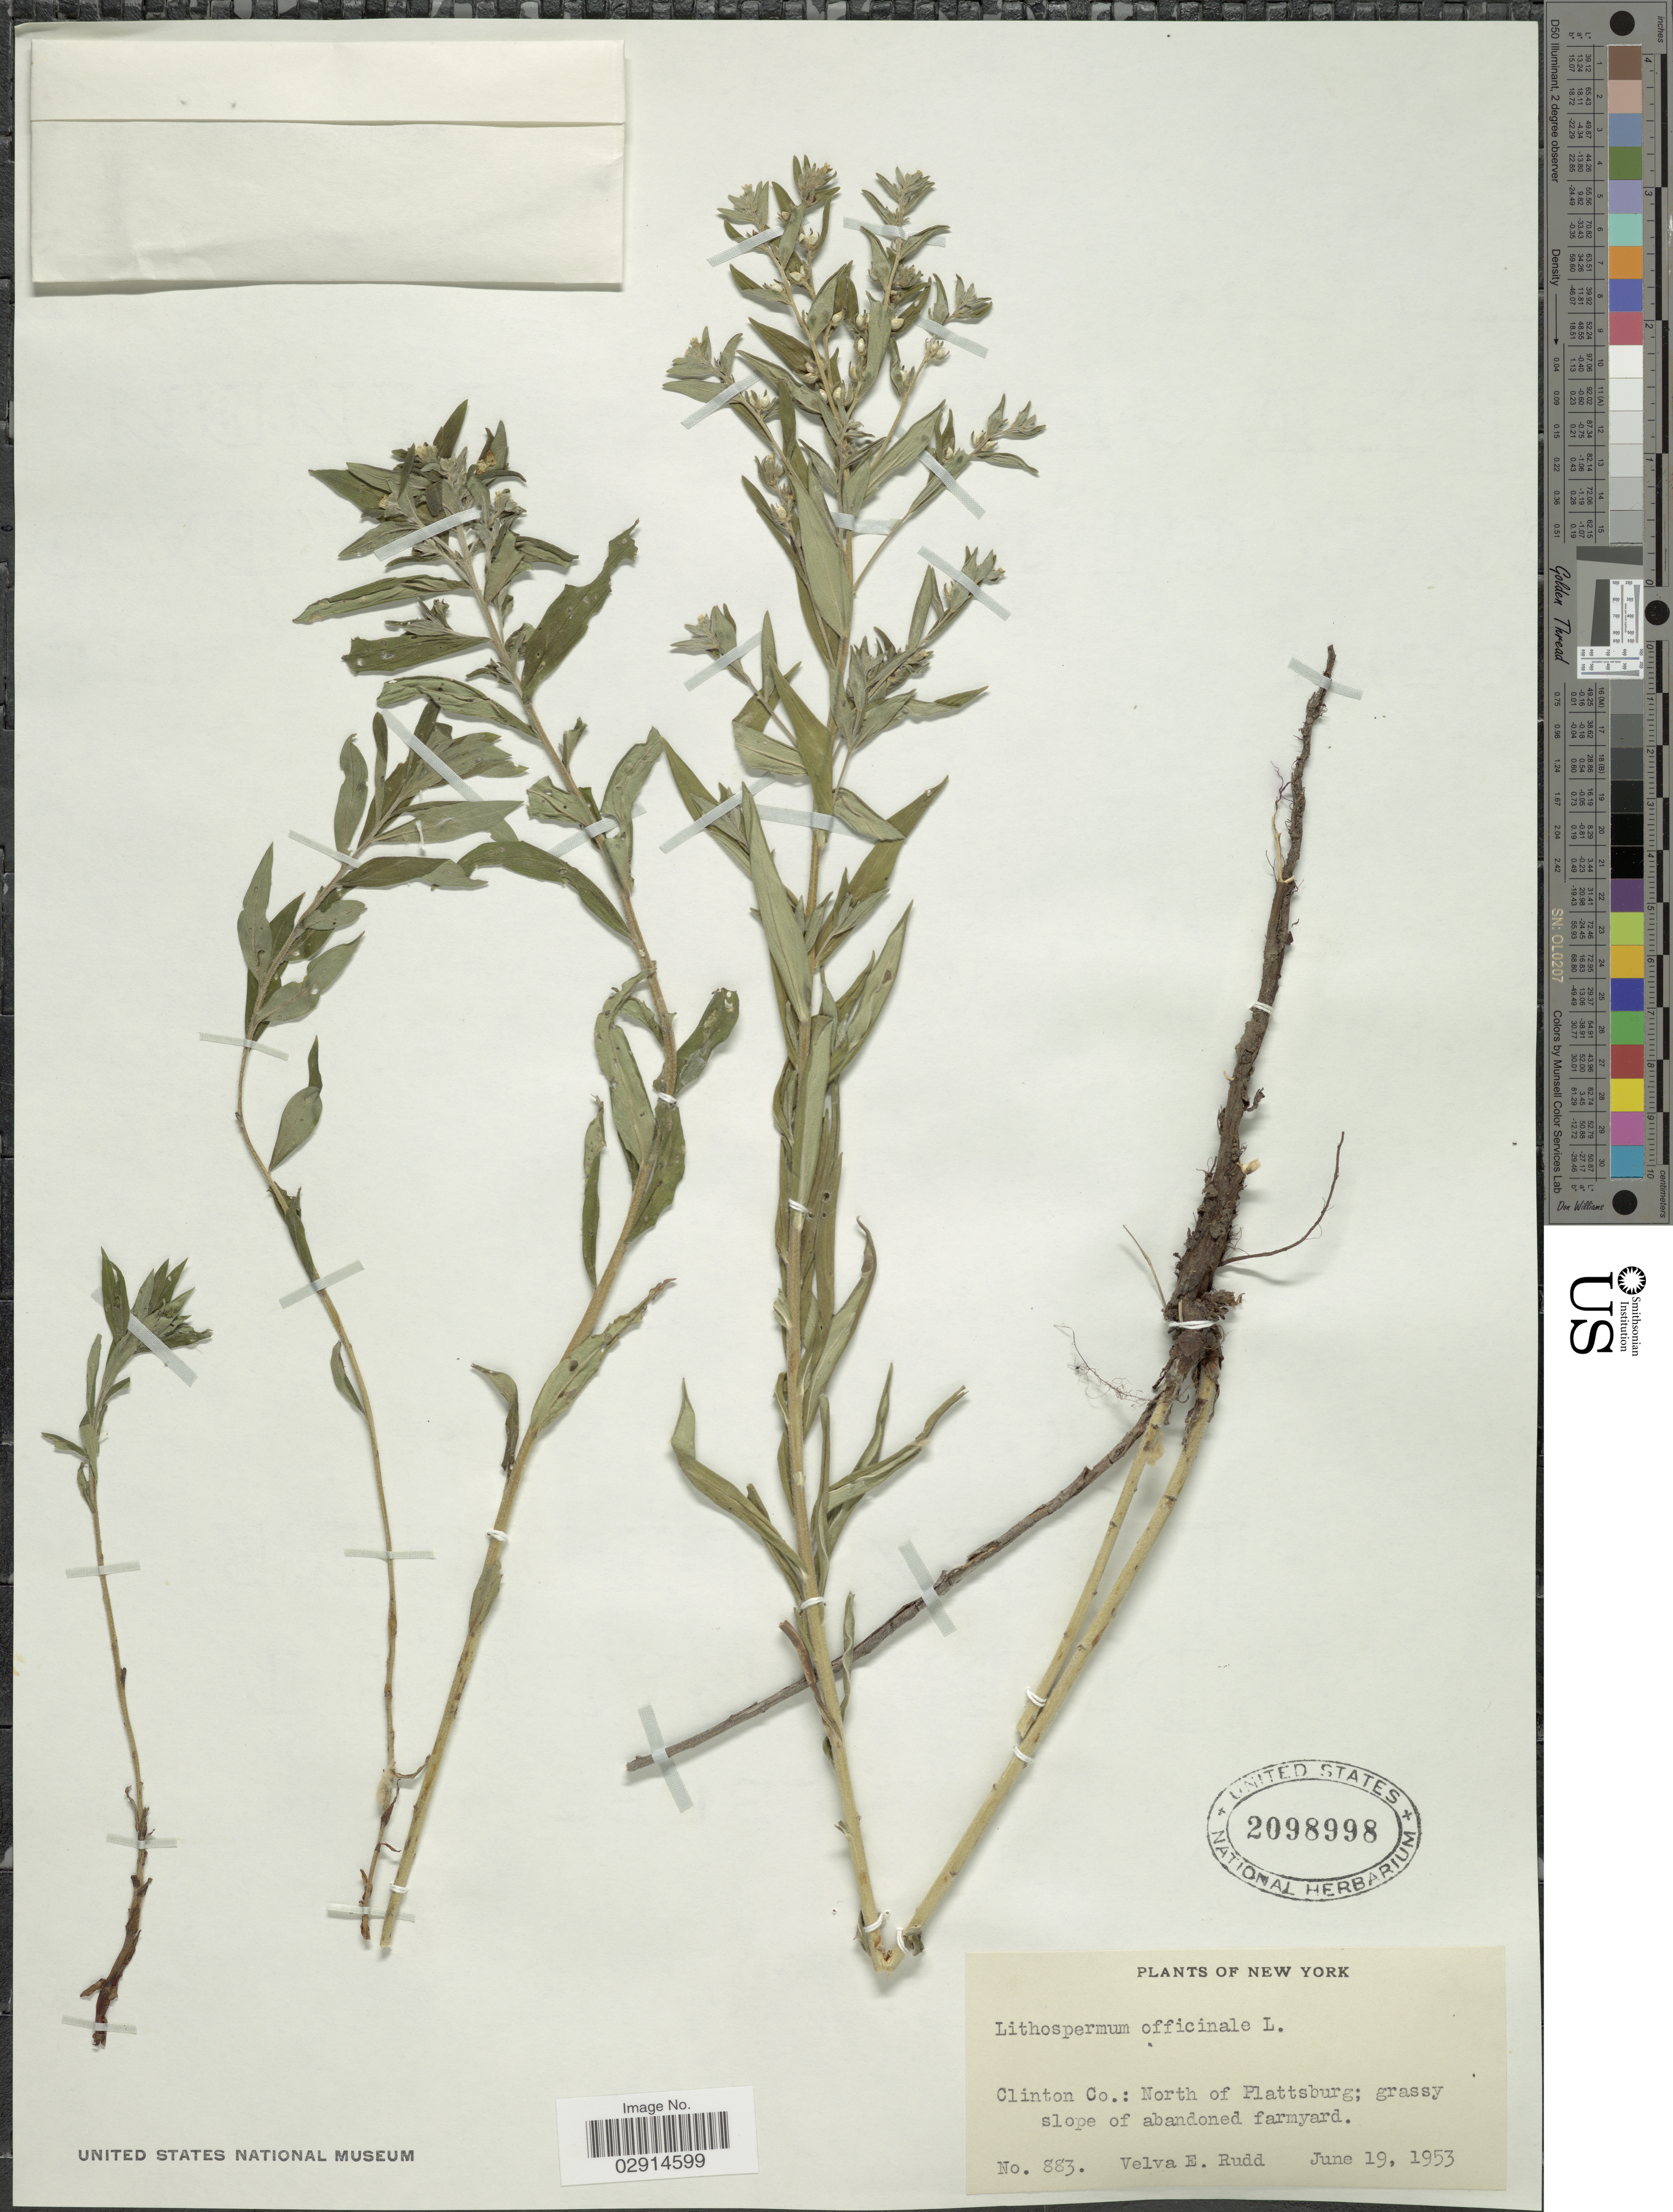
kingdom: Plantae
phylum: Tracheophyta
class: Magnoliopsida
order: Boraginales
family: Boraginaceae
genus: Lithospermum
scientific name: Lithospermum officinale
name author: L.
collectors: V. E. Rudd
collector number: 883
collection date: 1953-06-19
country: United States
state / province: New York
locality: Clinton Co.: North of Plattsburg.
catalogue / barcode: US 2098998